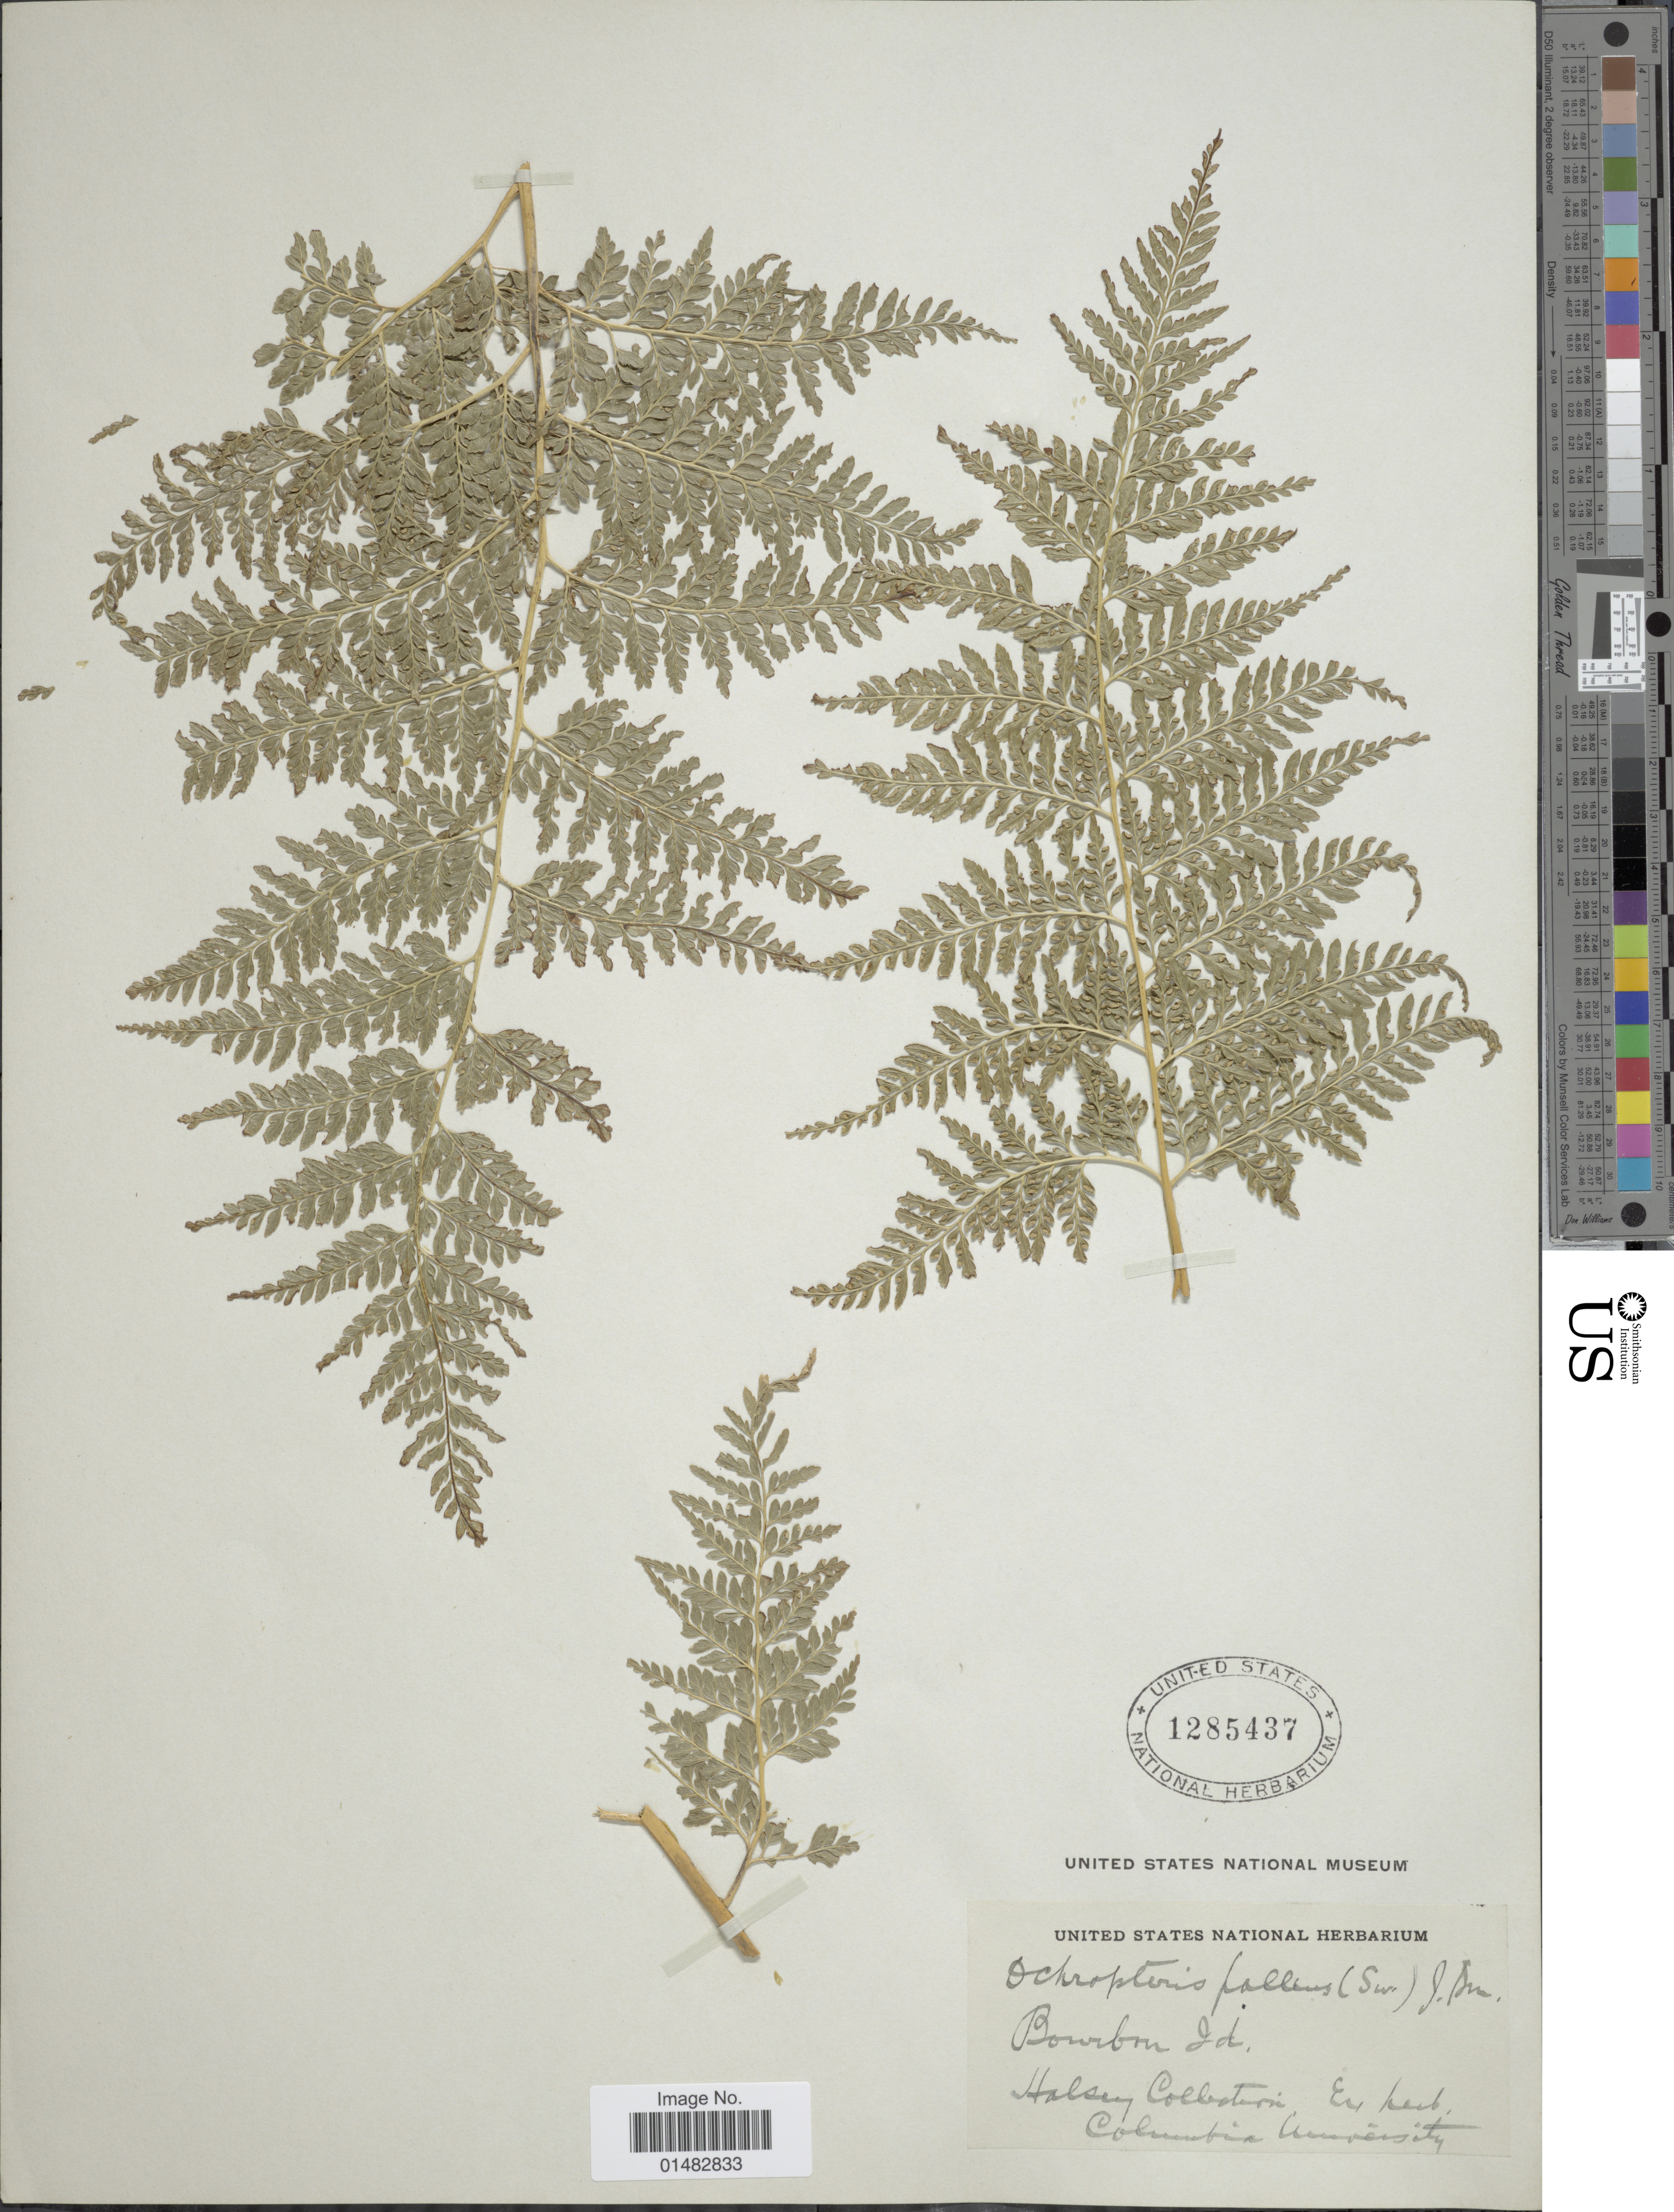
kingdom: Plantae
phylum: Tracheophyta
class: Polypodiopsida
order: Polypodiales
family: Pteridaceae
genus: Pteris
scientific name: Pteris pallens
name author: (Sw.) Mett.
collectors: Halsey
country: Reunion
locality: Boubon Id.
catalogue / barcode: US 1285437